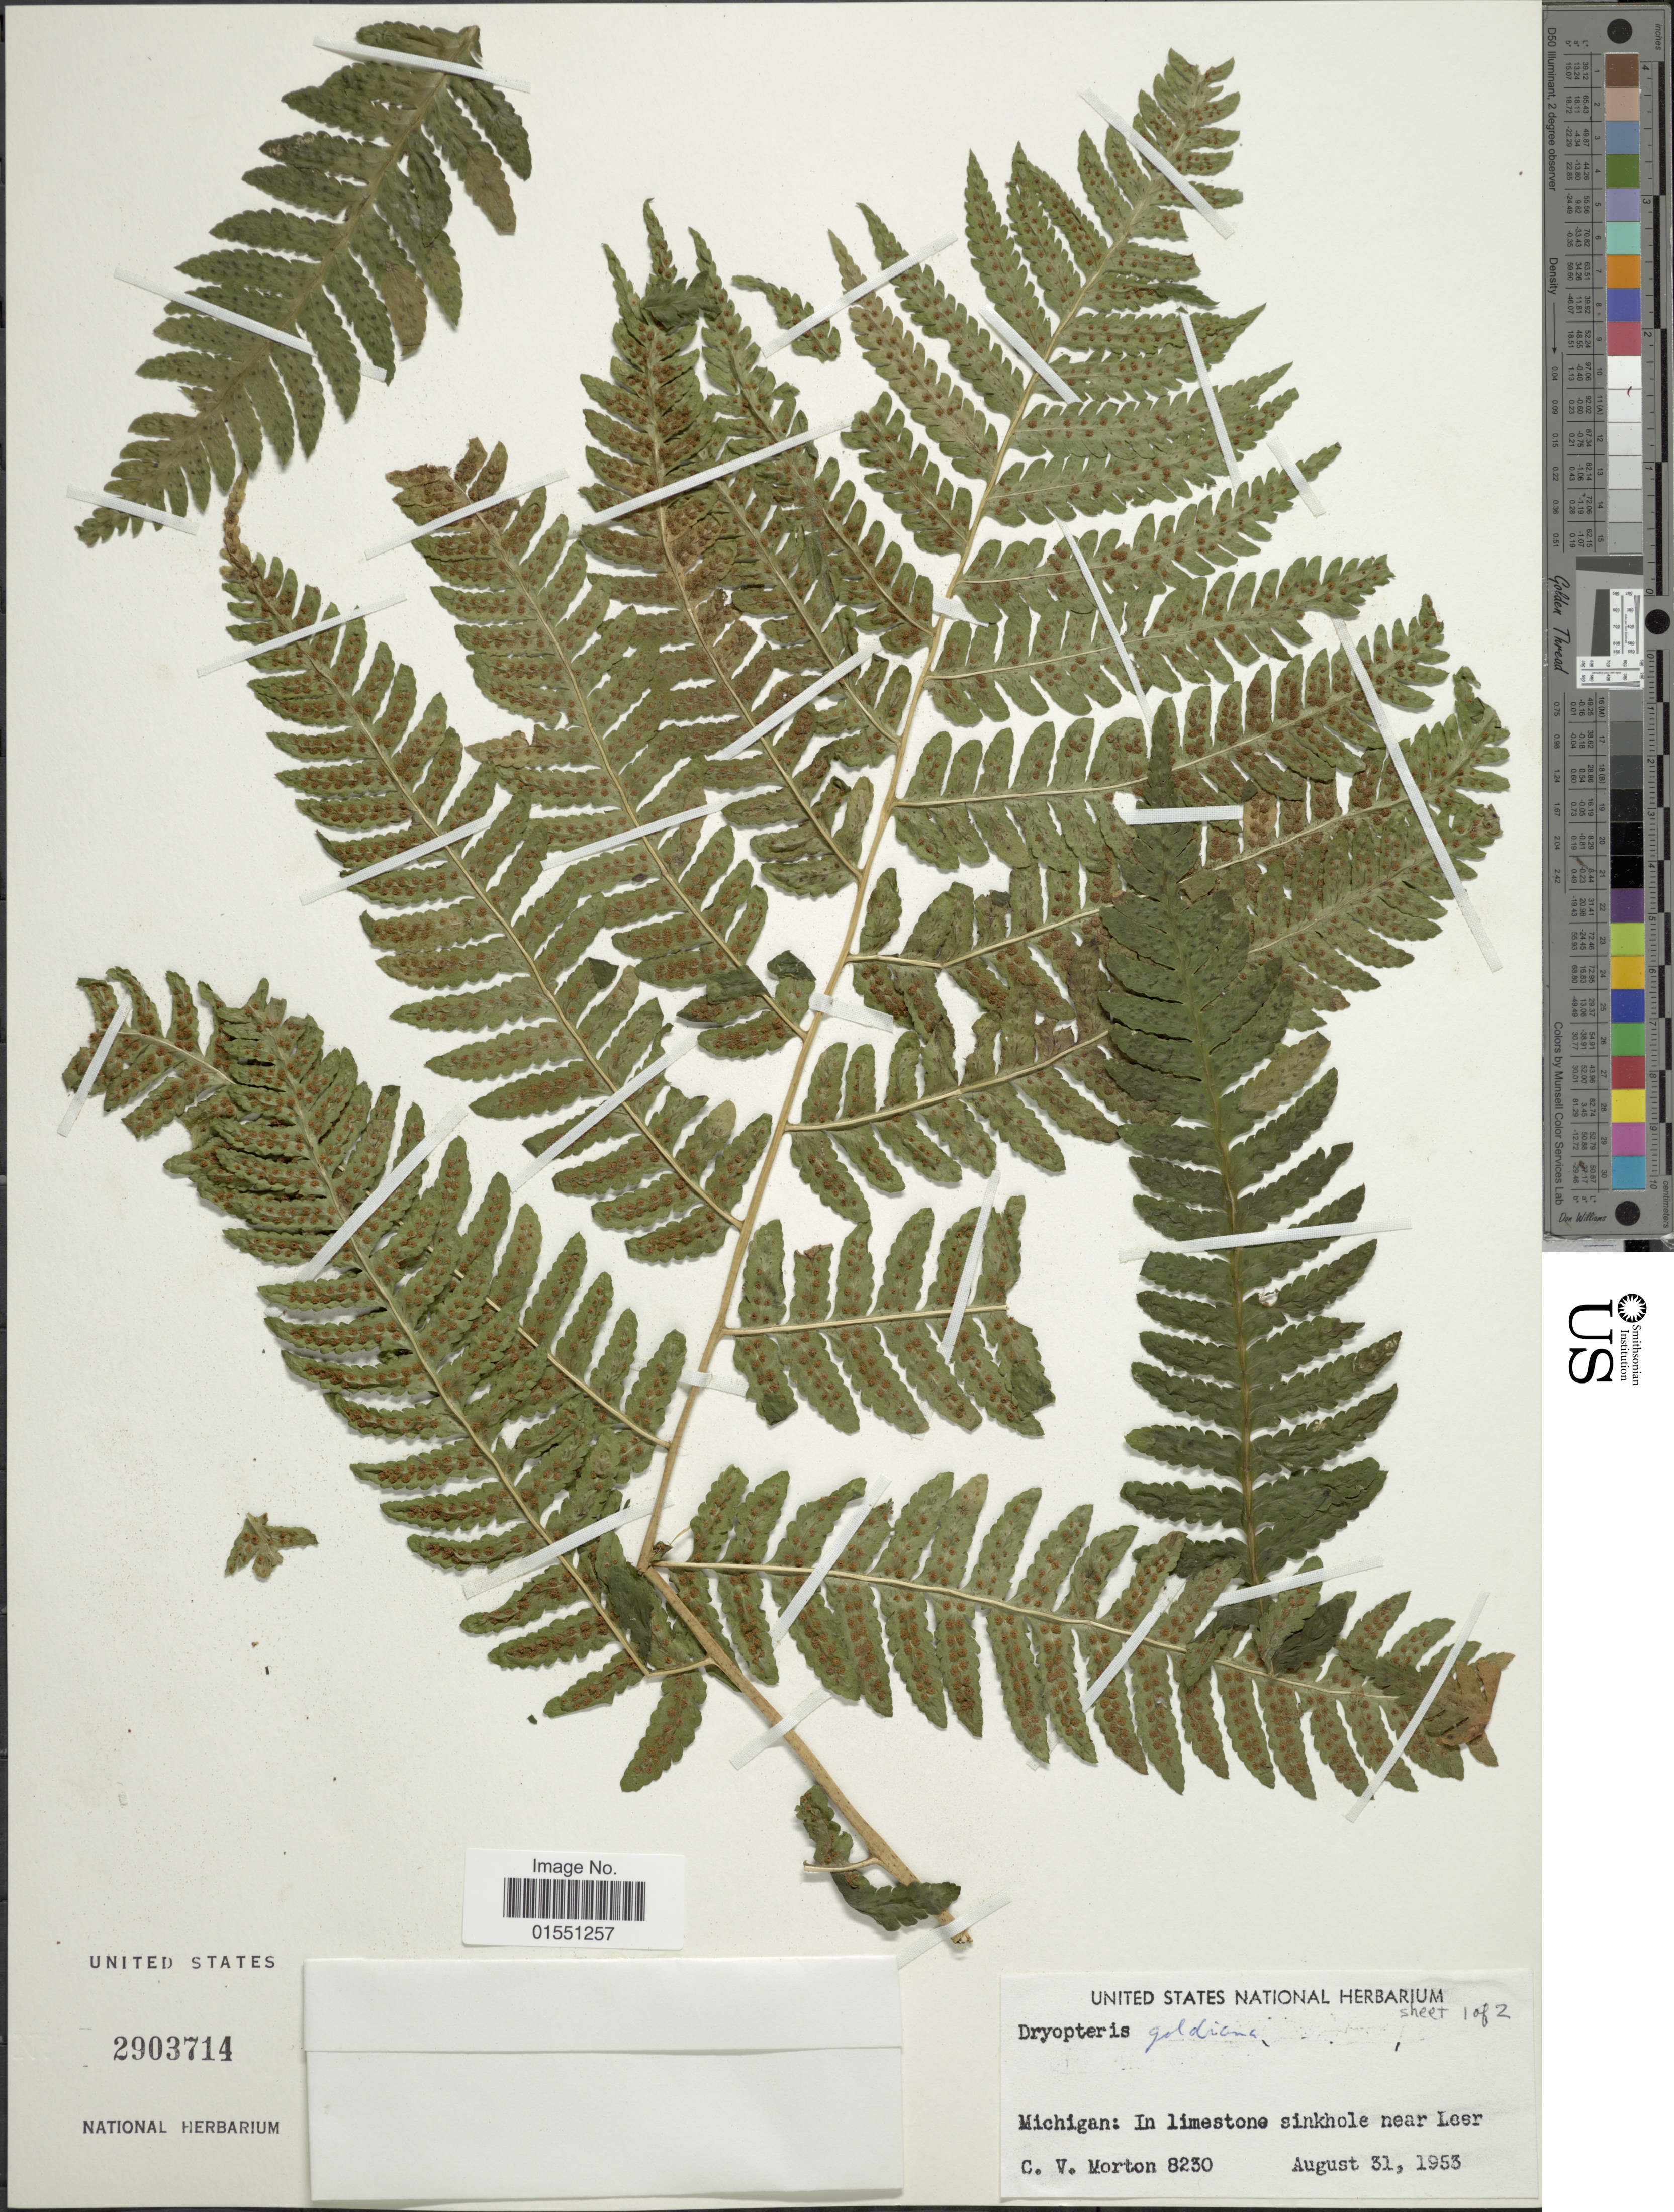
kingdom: Plantae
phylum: Tracheophyta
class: Polypodiopsida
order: Polypodiales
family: Dryopteridaceae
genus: Dryopteris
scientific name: Dryopteris goldiana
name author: (Hook. ex Goldie) A. Gray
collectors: C. V. Morton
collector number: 8230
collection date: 1953-08-31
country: United States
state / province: Michigan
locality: In limestone sinkhole near Leer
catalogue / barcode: US 2903714